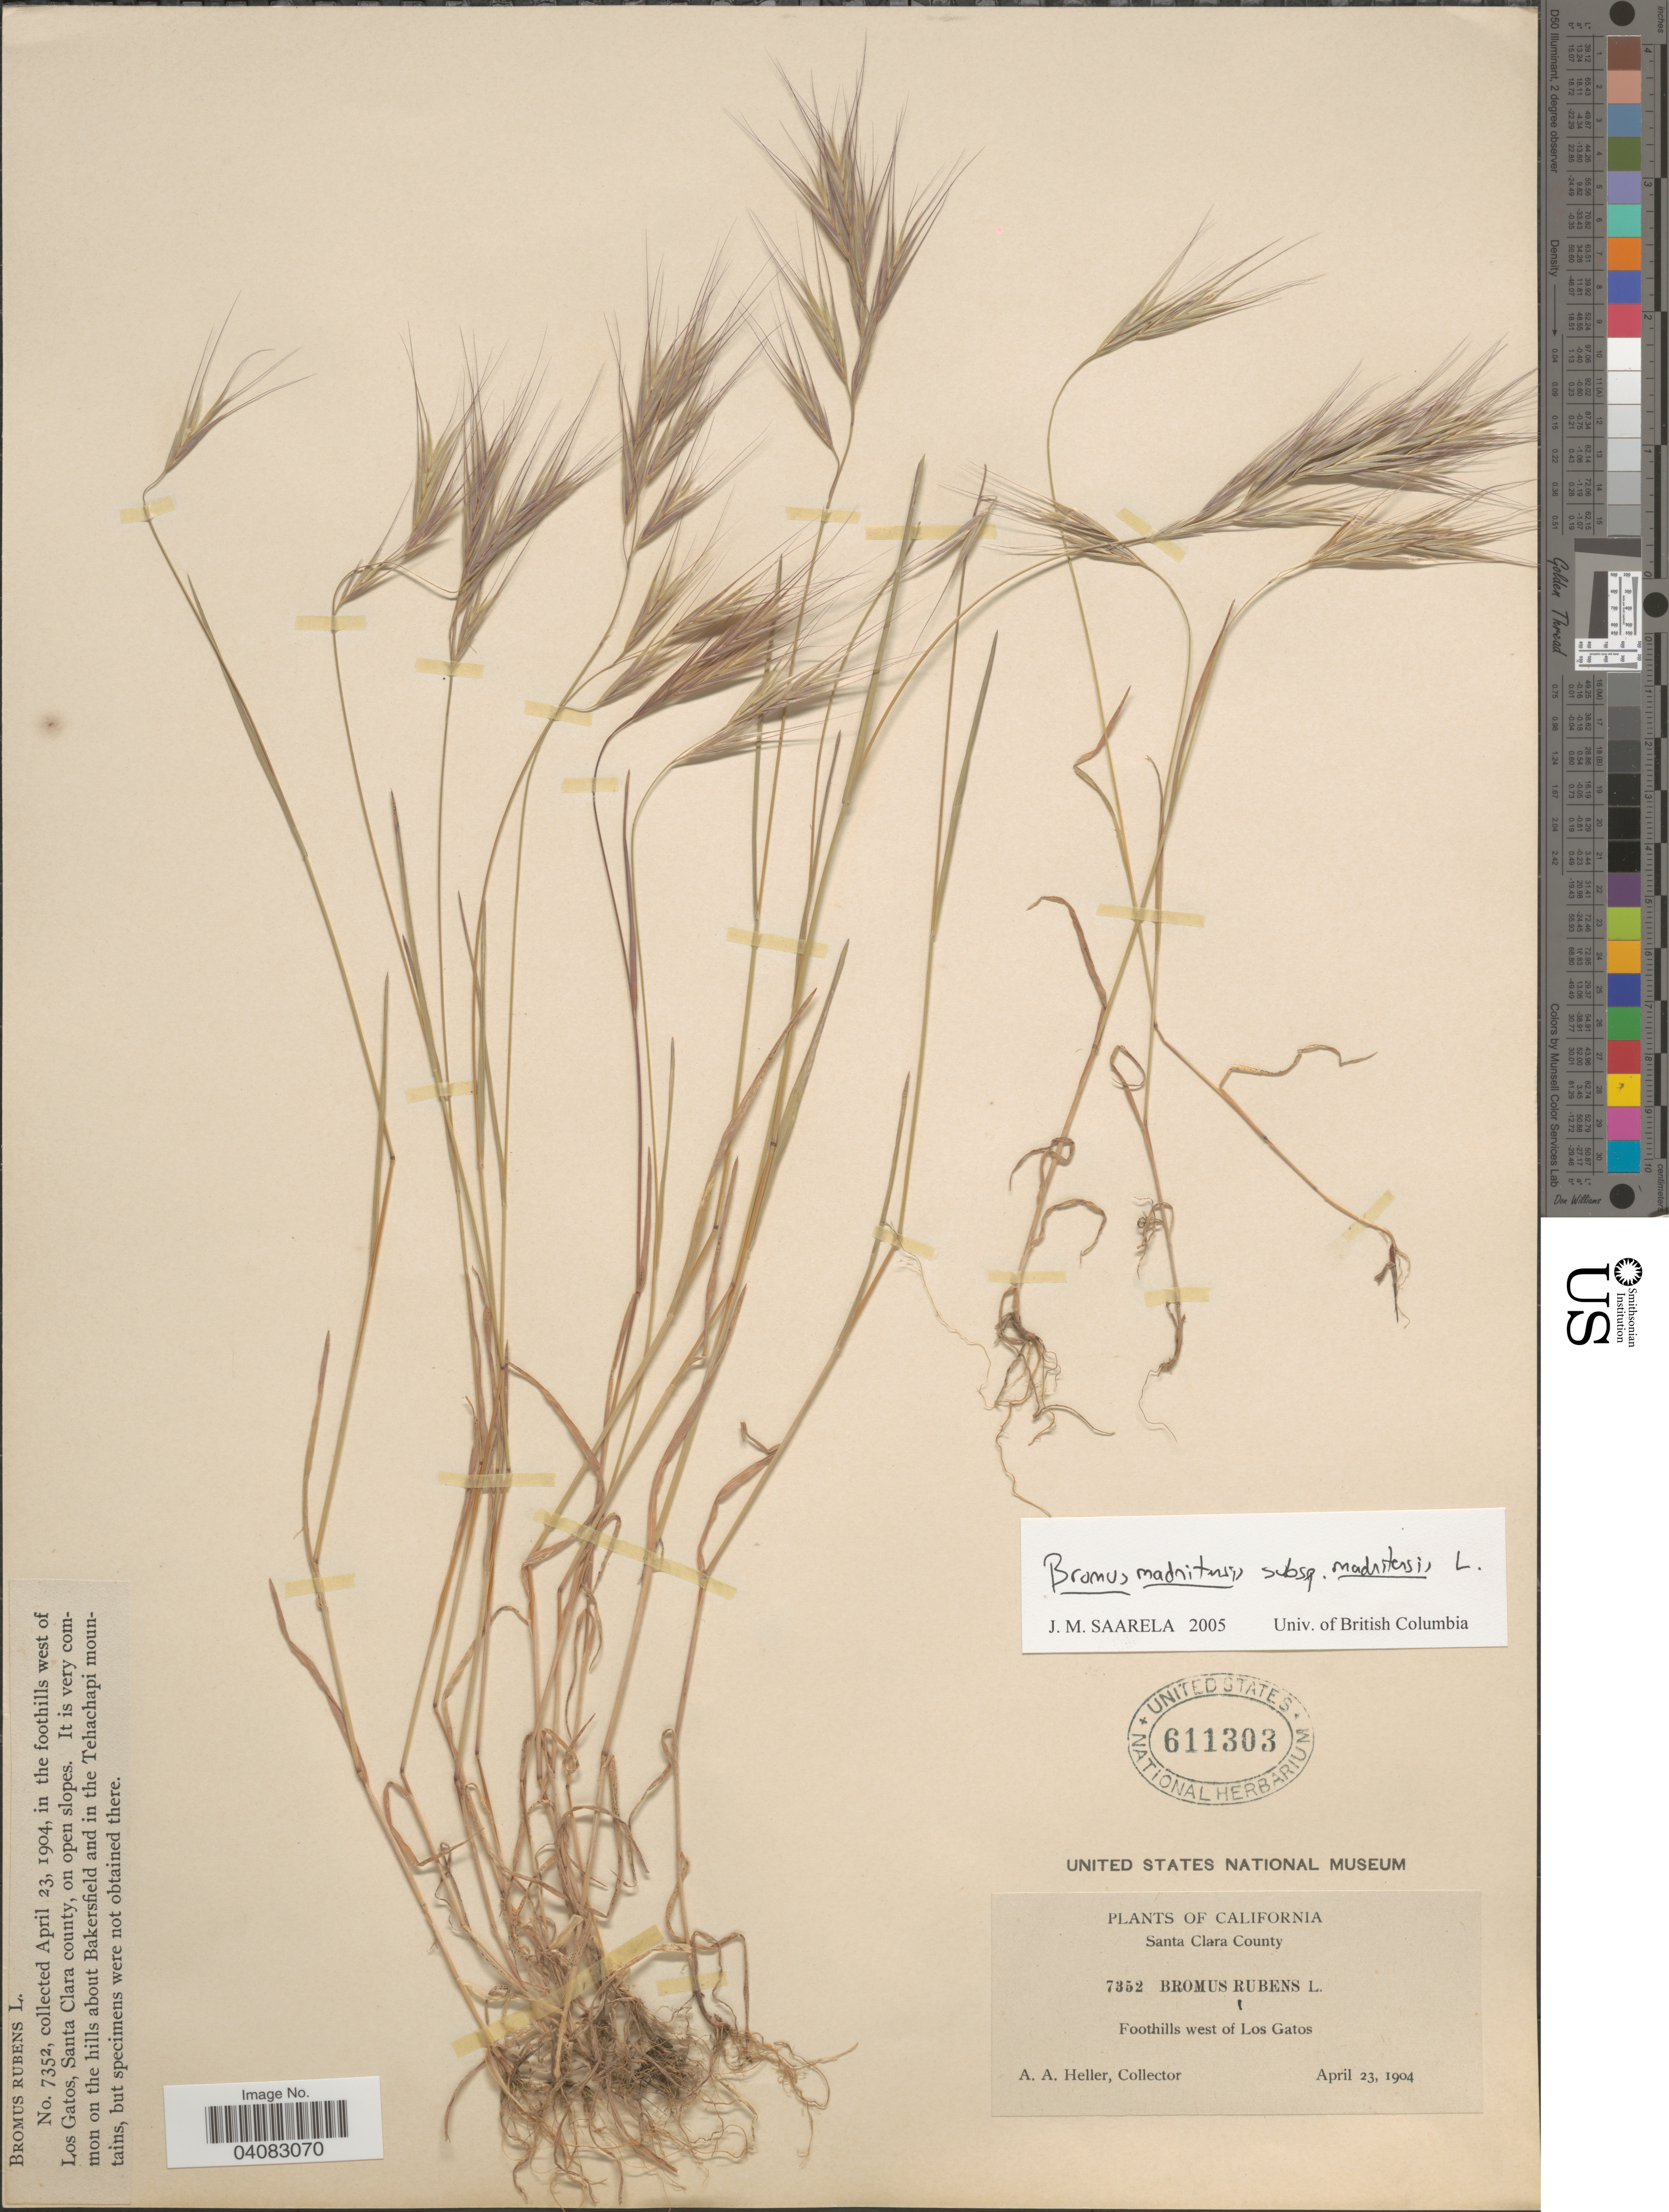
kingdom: Plantae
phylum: Tracheophyta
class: Liliopsida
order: Poales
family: Poaceae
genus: Bromus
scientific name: Bromus madritensis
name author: L.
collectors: A. A. Heller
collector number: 7352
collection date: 1904-04-23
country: United States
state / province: California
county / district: Santa Clara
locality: Santa Clara County. Foothills west of Los Gatos. It is very common on the hills about Bakersfield and in the Tehachapi mountains.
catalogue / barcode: US 611303